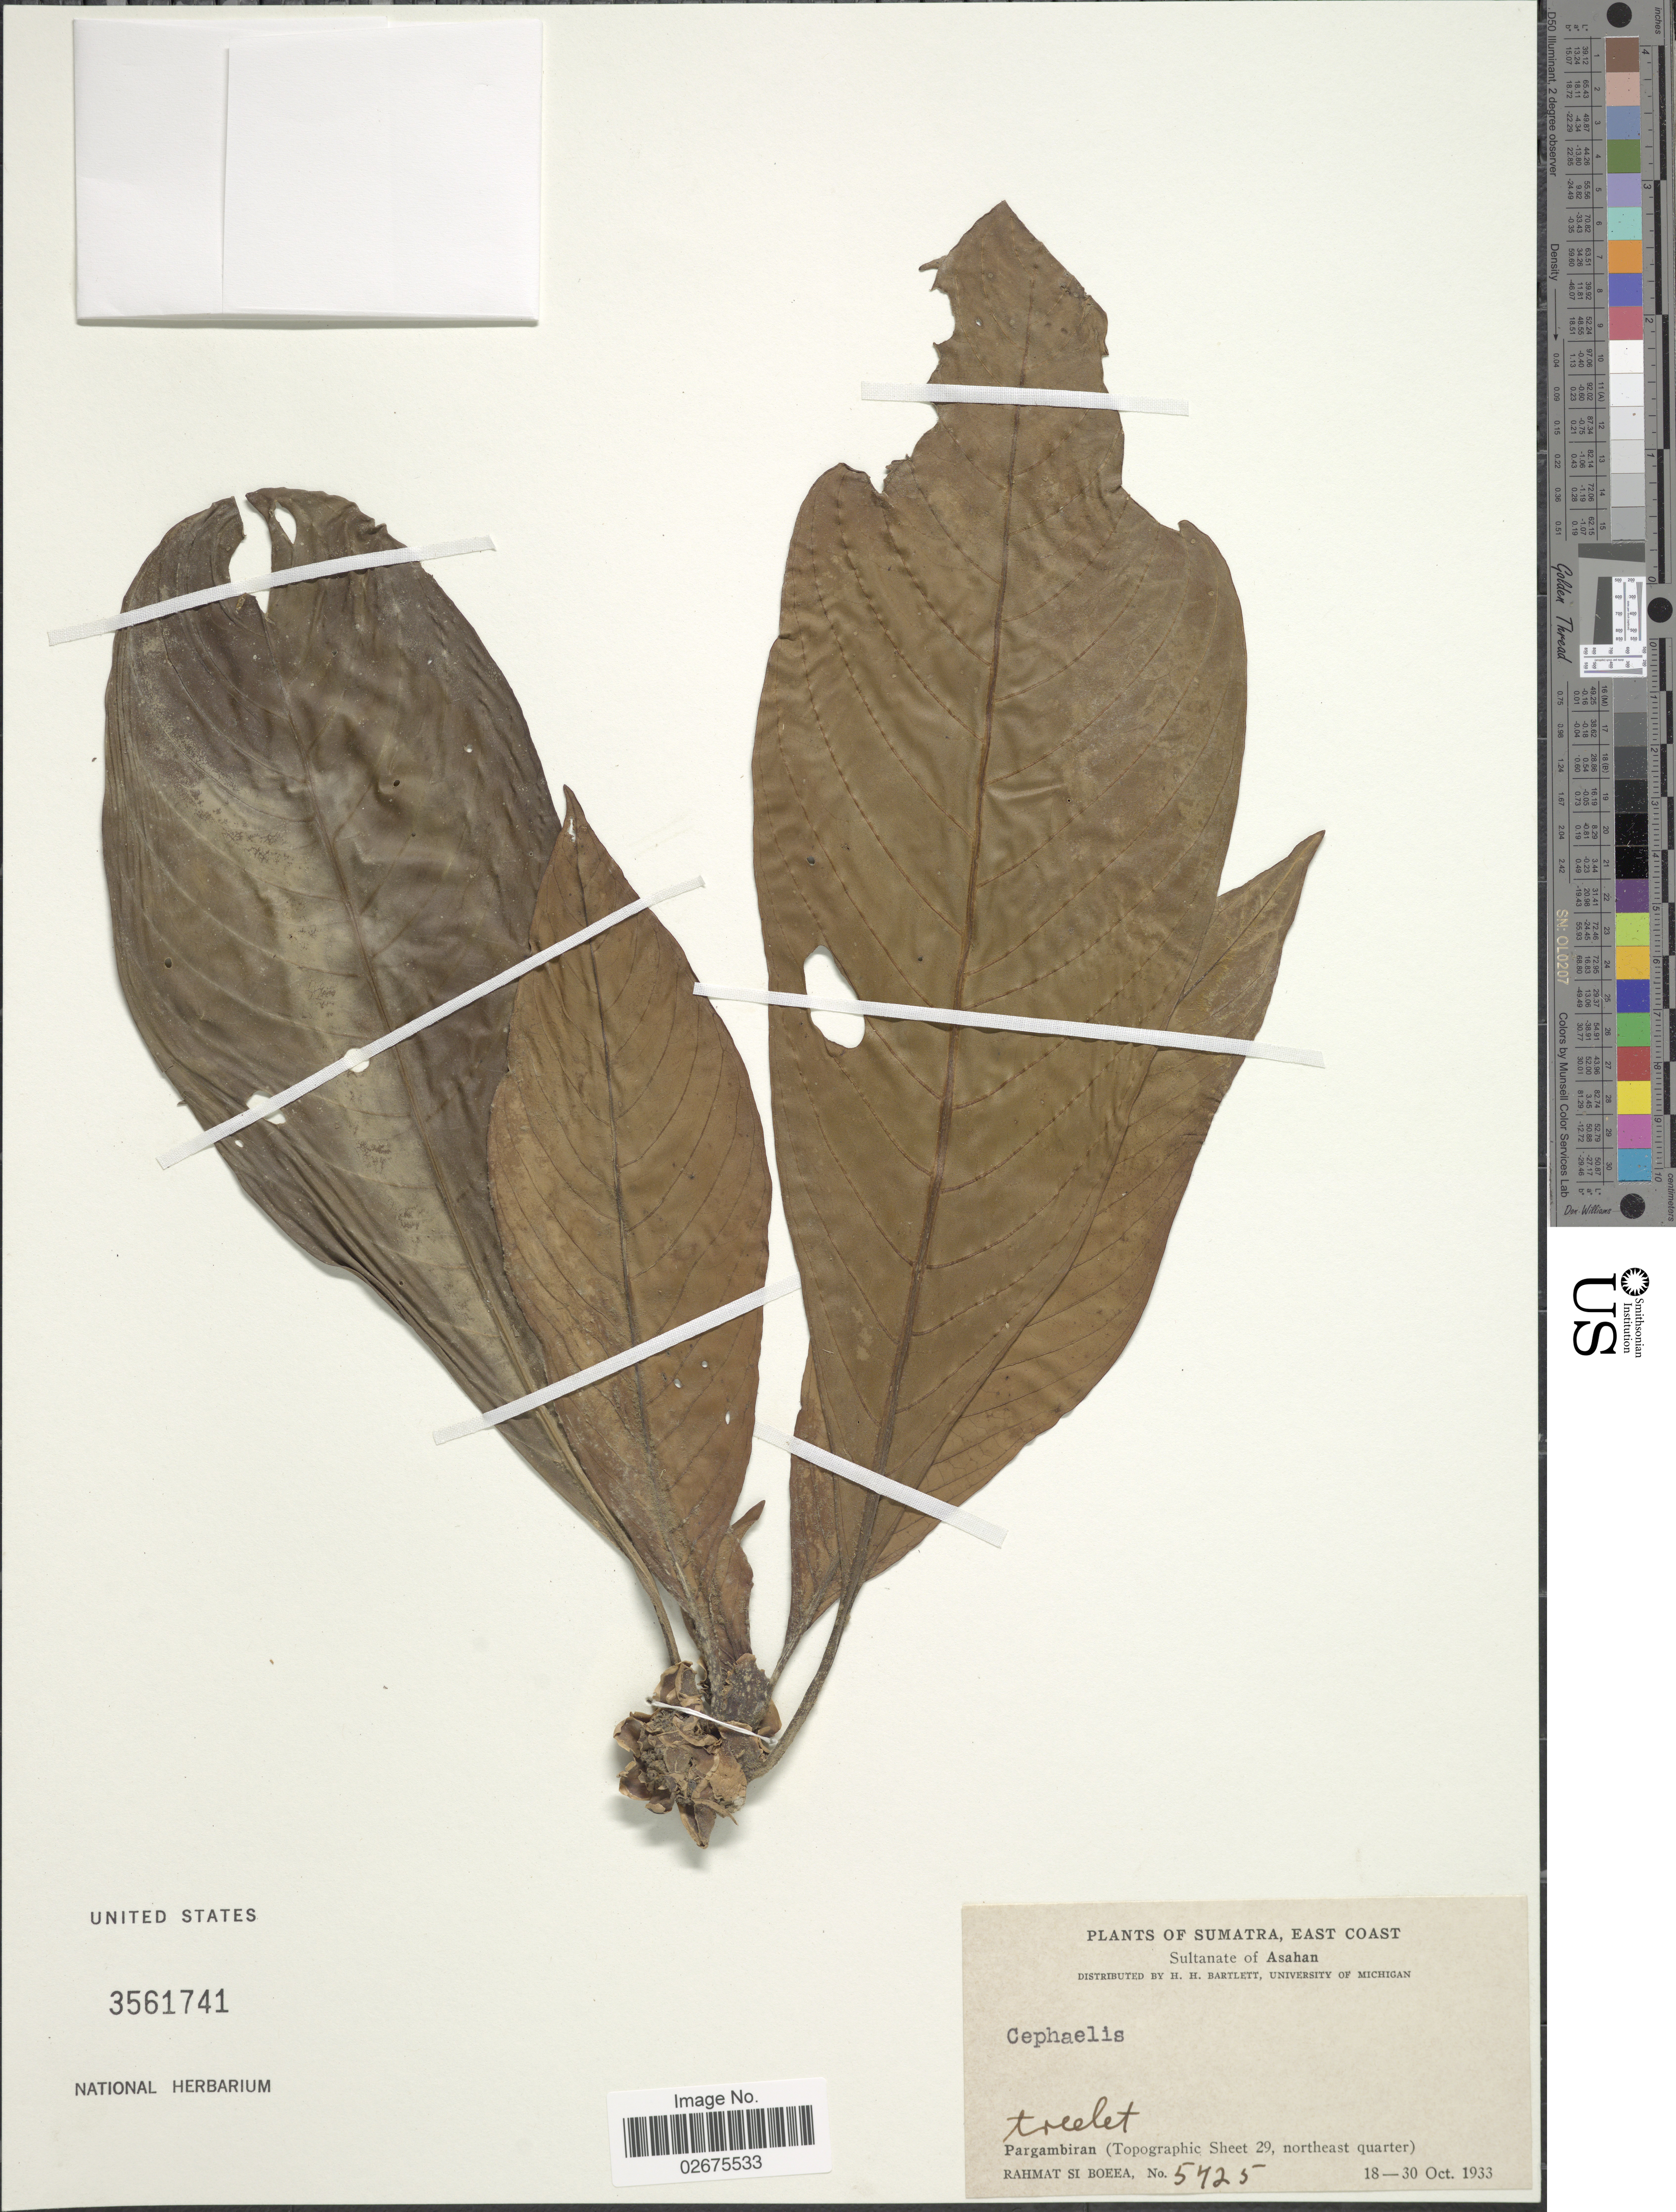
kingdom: Plantae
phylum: Tracheophyta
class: Magnoliopsida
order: Gentianales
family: Rubiaceae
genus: Cephaelis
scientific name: Cephaelis sp.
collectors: Rahmat Si Boeea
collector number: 5425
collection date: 1933-10-18/1933-10-30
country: Indonesia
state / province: Sumatra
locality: East Coast. Sultinate of Asahan. Pargambiran (Topogra [hic Sheet 29, northeast quarter)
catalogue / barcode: US 3561741